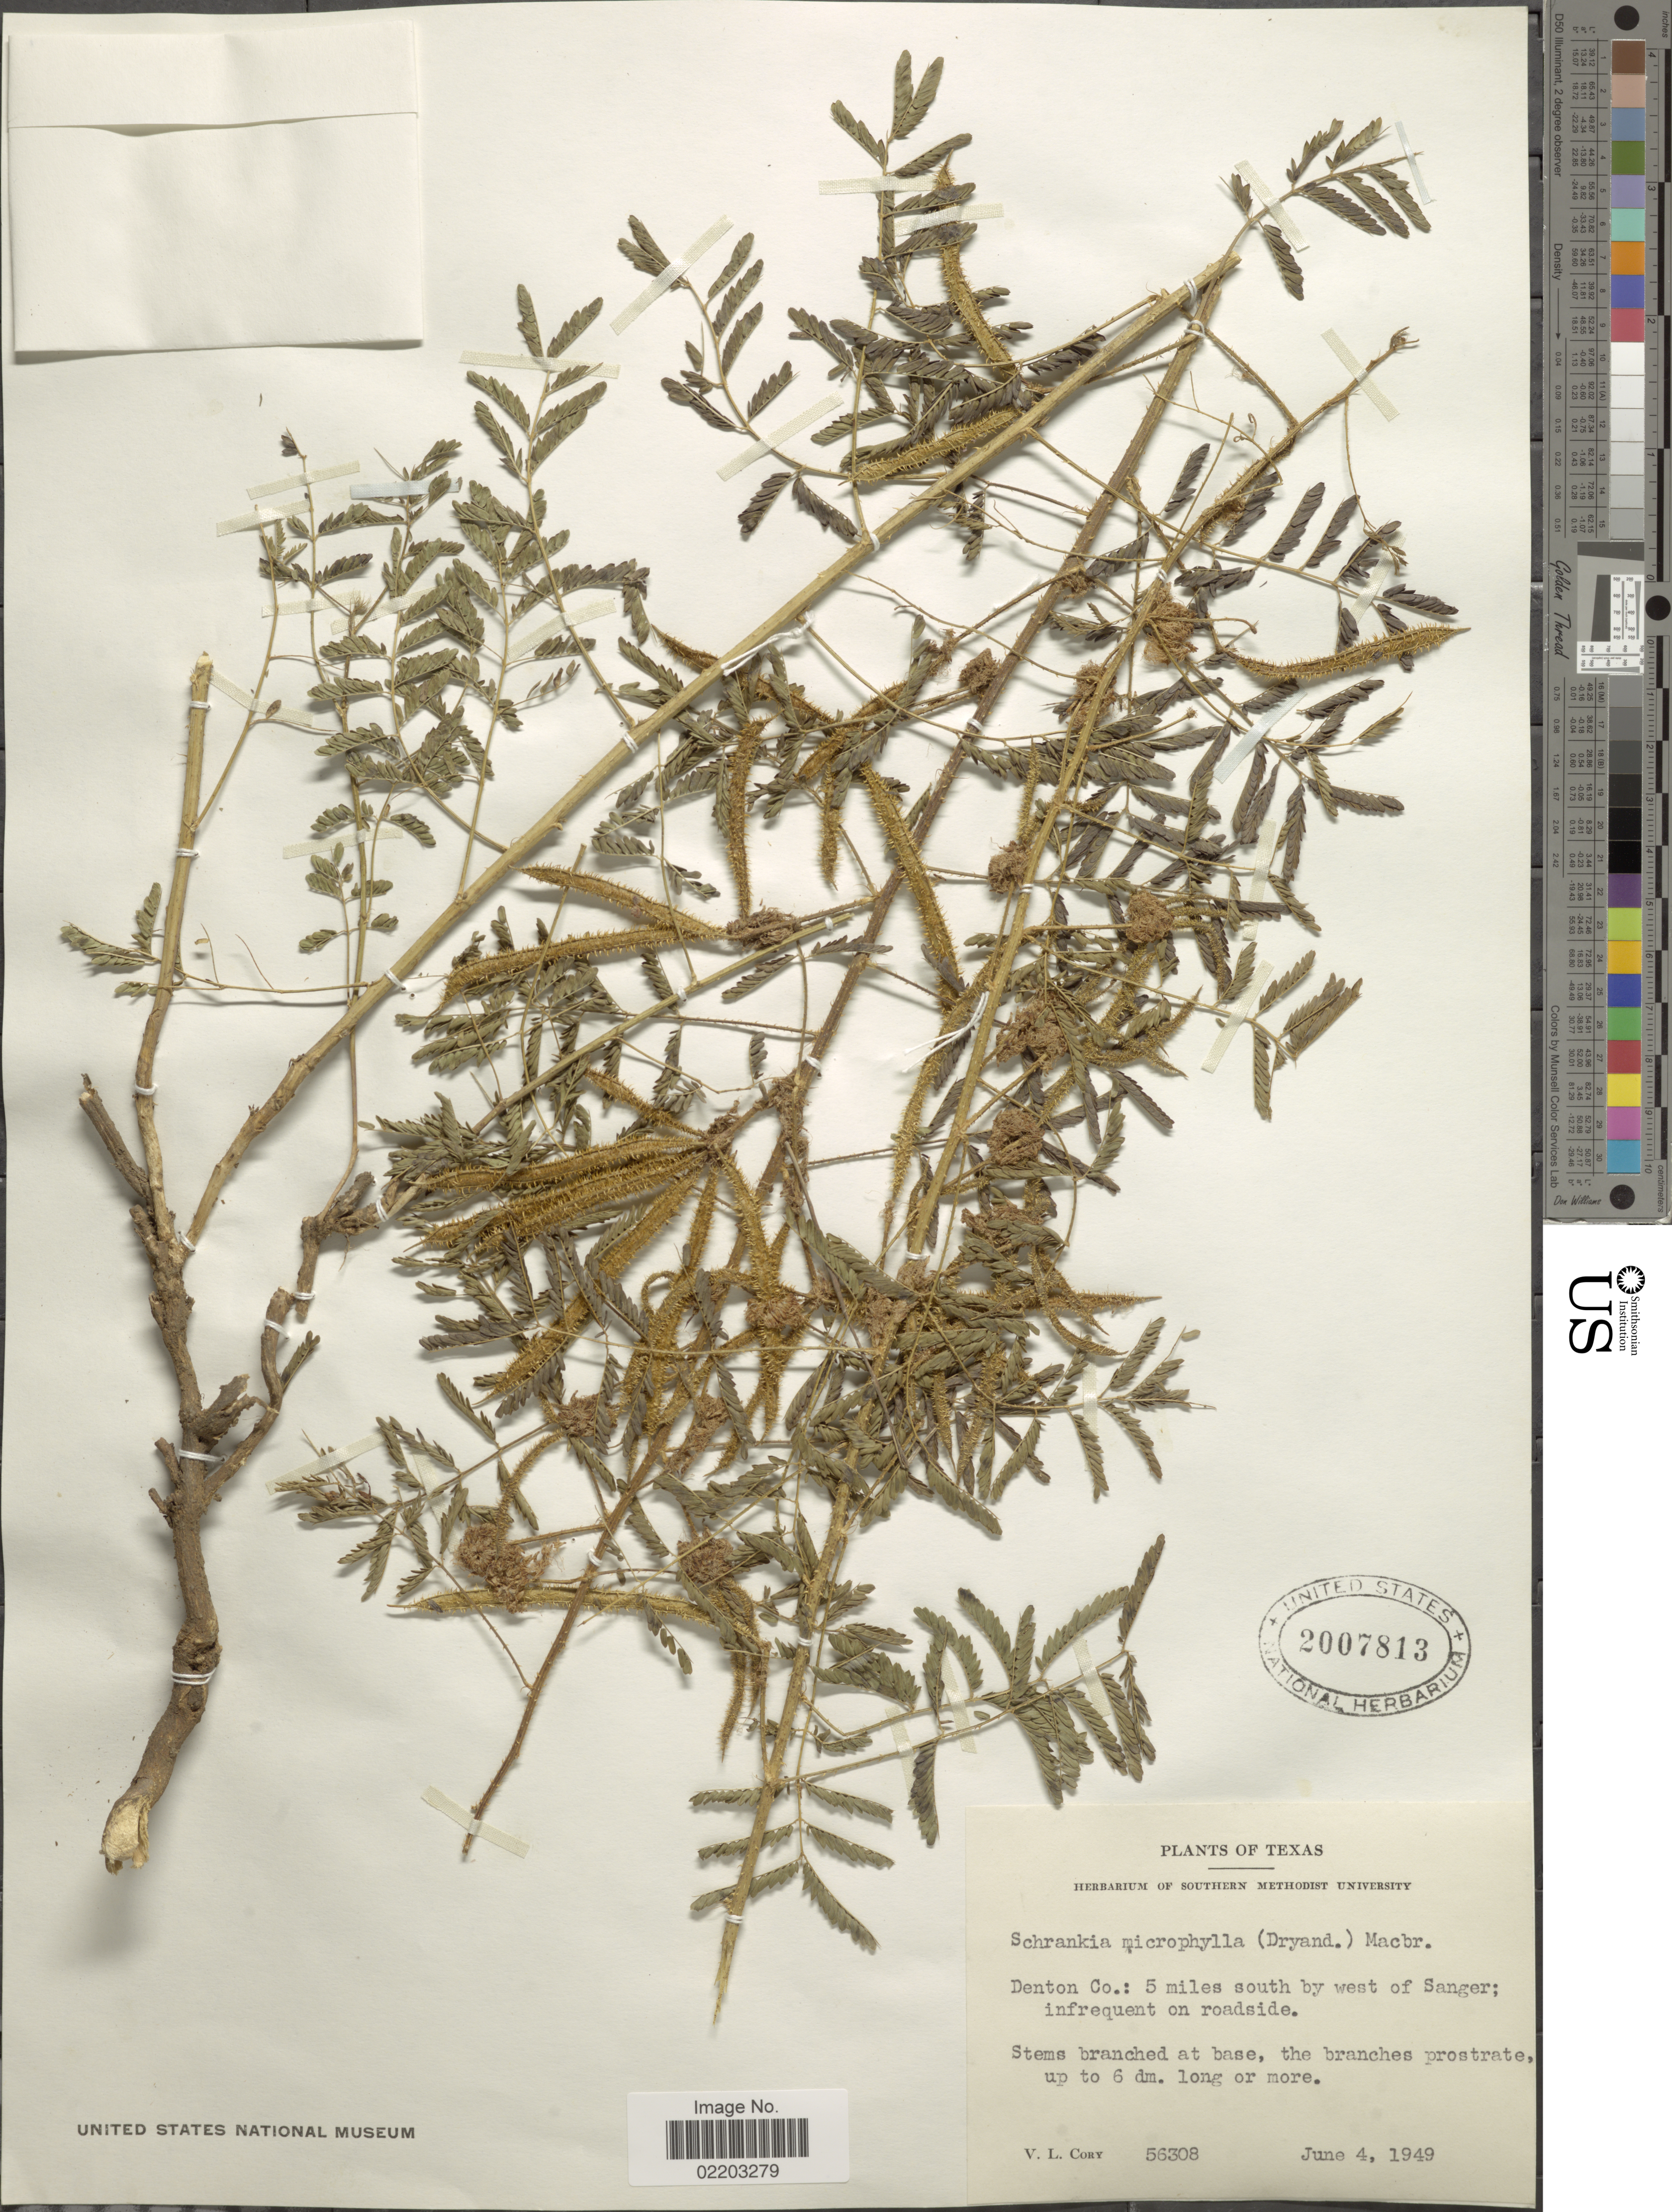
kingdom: Plantae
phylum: Tracheophyta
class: Magnoliopsida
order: Fabales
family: Fabaceae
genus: Mimosa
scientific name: Mimosa roemeriana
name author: Scheele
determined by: Strong, M. T., (US), Smithsonian Institution - National Museum of Natural History (UNITED STATES)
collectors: V. Cory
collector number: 56308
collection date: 1949-06-04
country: United States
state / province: Texas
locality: Denton Co.: 5 miles south by west of Sanger; infrequent on roadside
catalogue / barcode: US 2007813